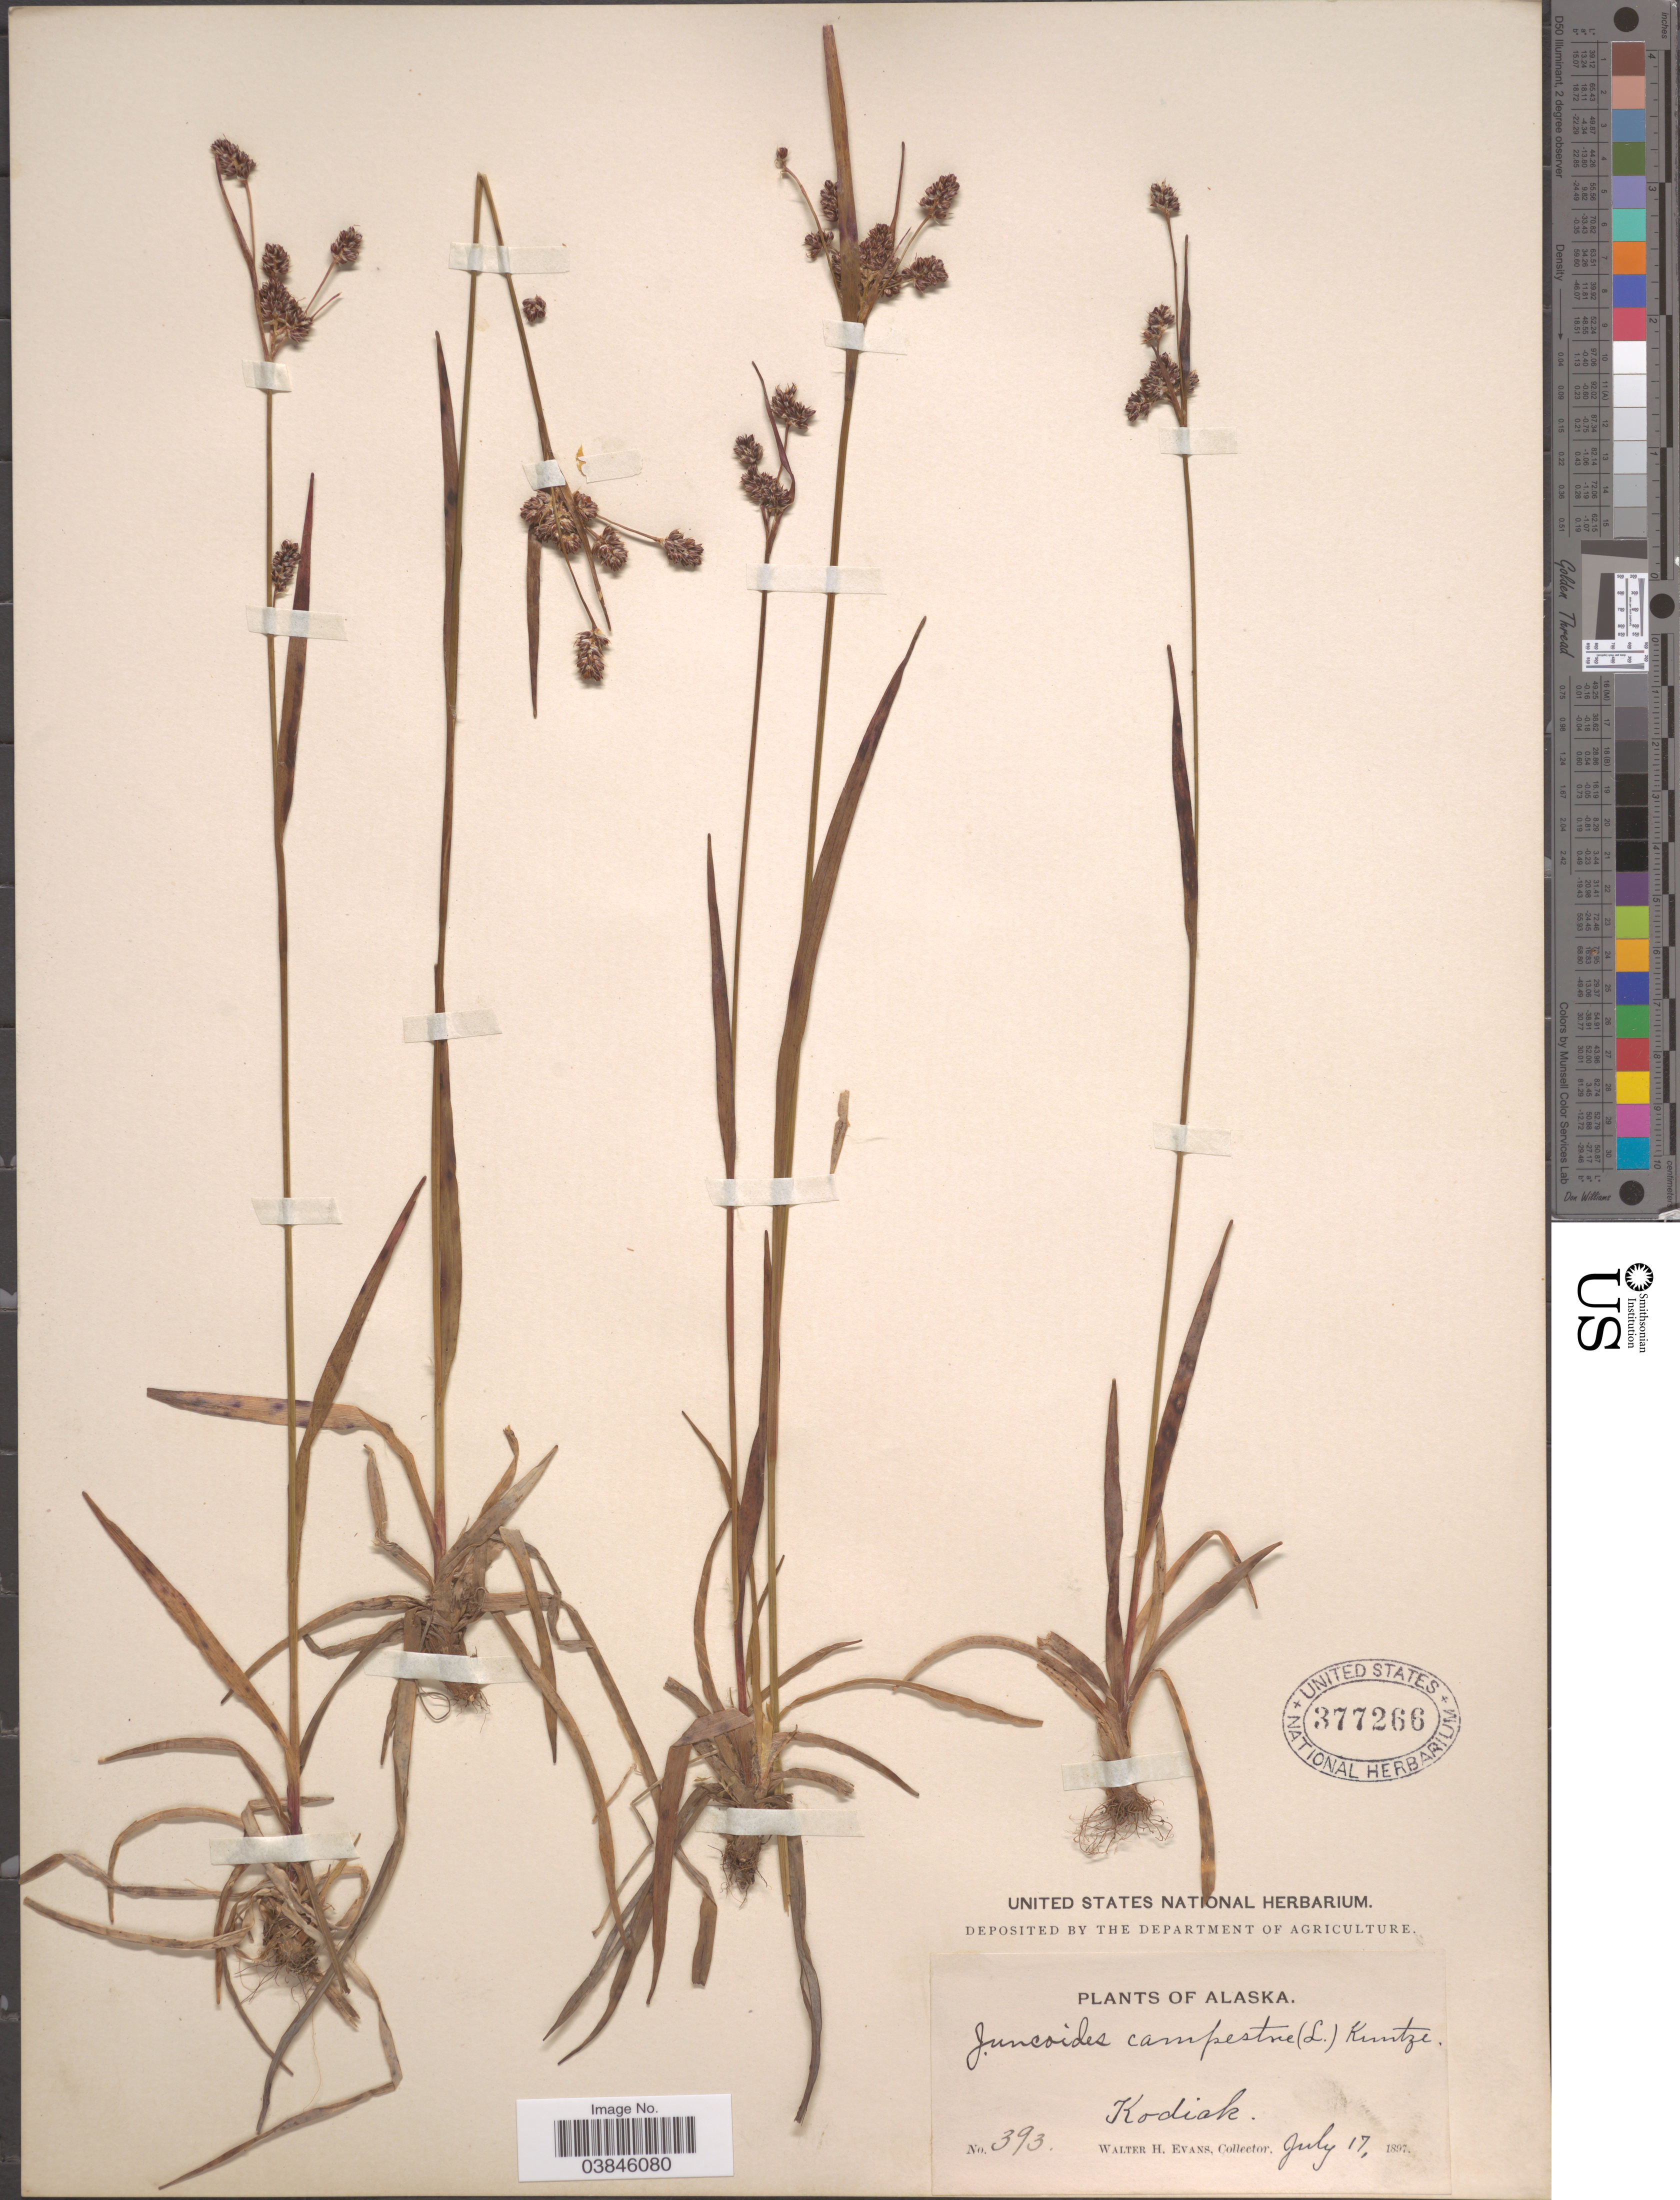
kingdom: Plantae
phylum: Tracheophyta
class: Liliopsida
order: Poales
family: Juncaceae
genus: Luzula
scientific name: Luzula multiflora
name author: (Ehrh.) Lej.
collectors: W. H. Evans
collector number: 393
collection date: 1897-07-17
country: United States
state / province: Alaska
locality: Kodiak.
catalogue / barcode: US 377266